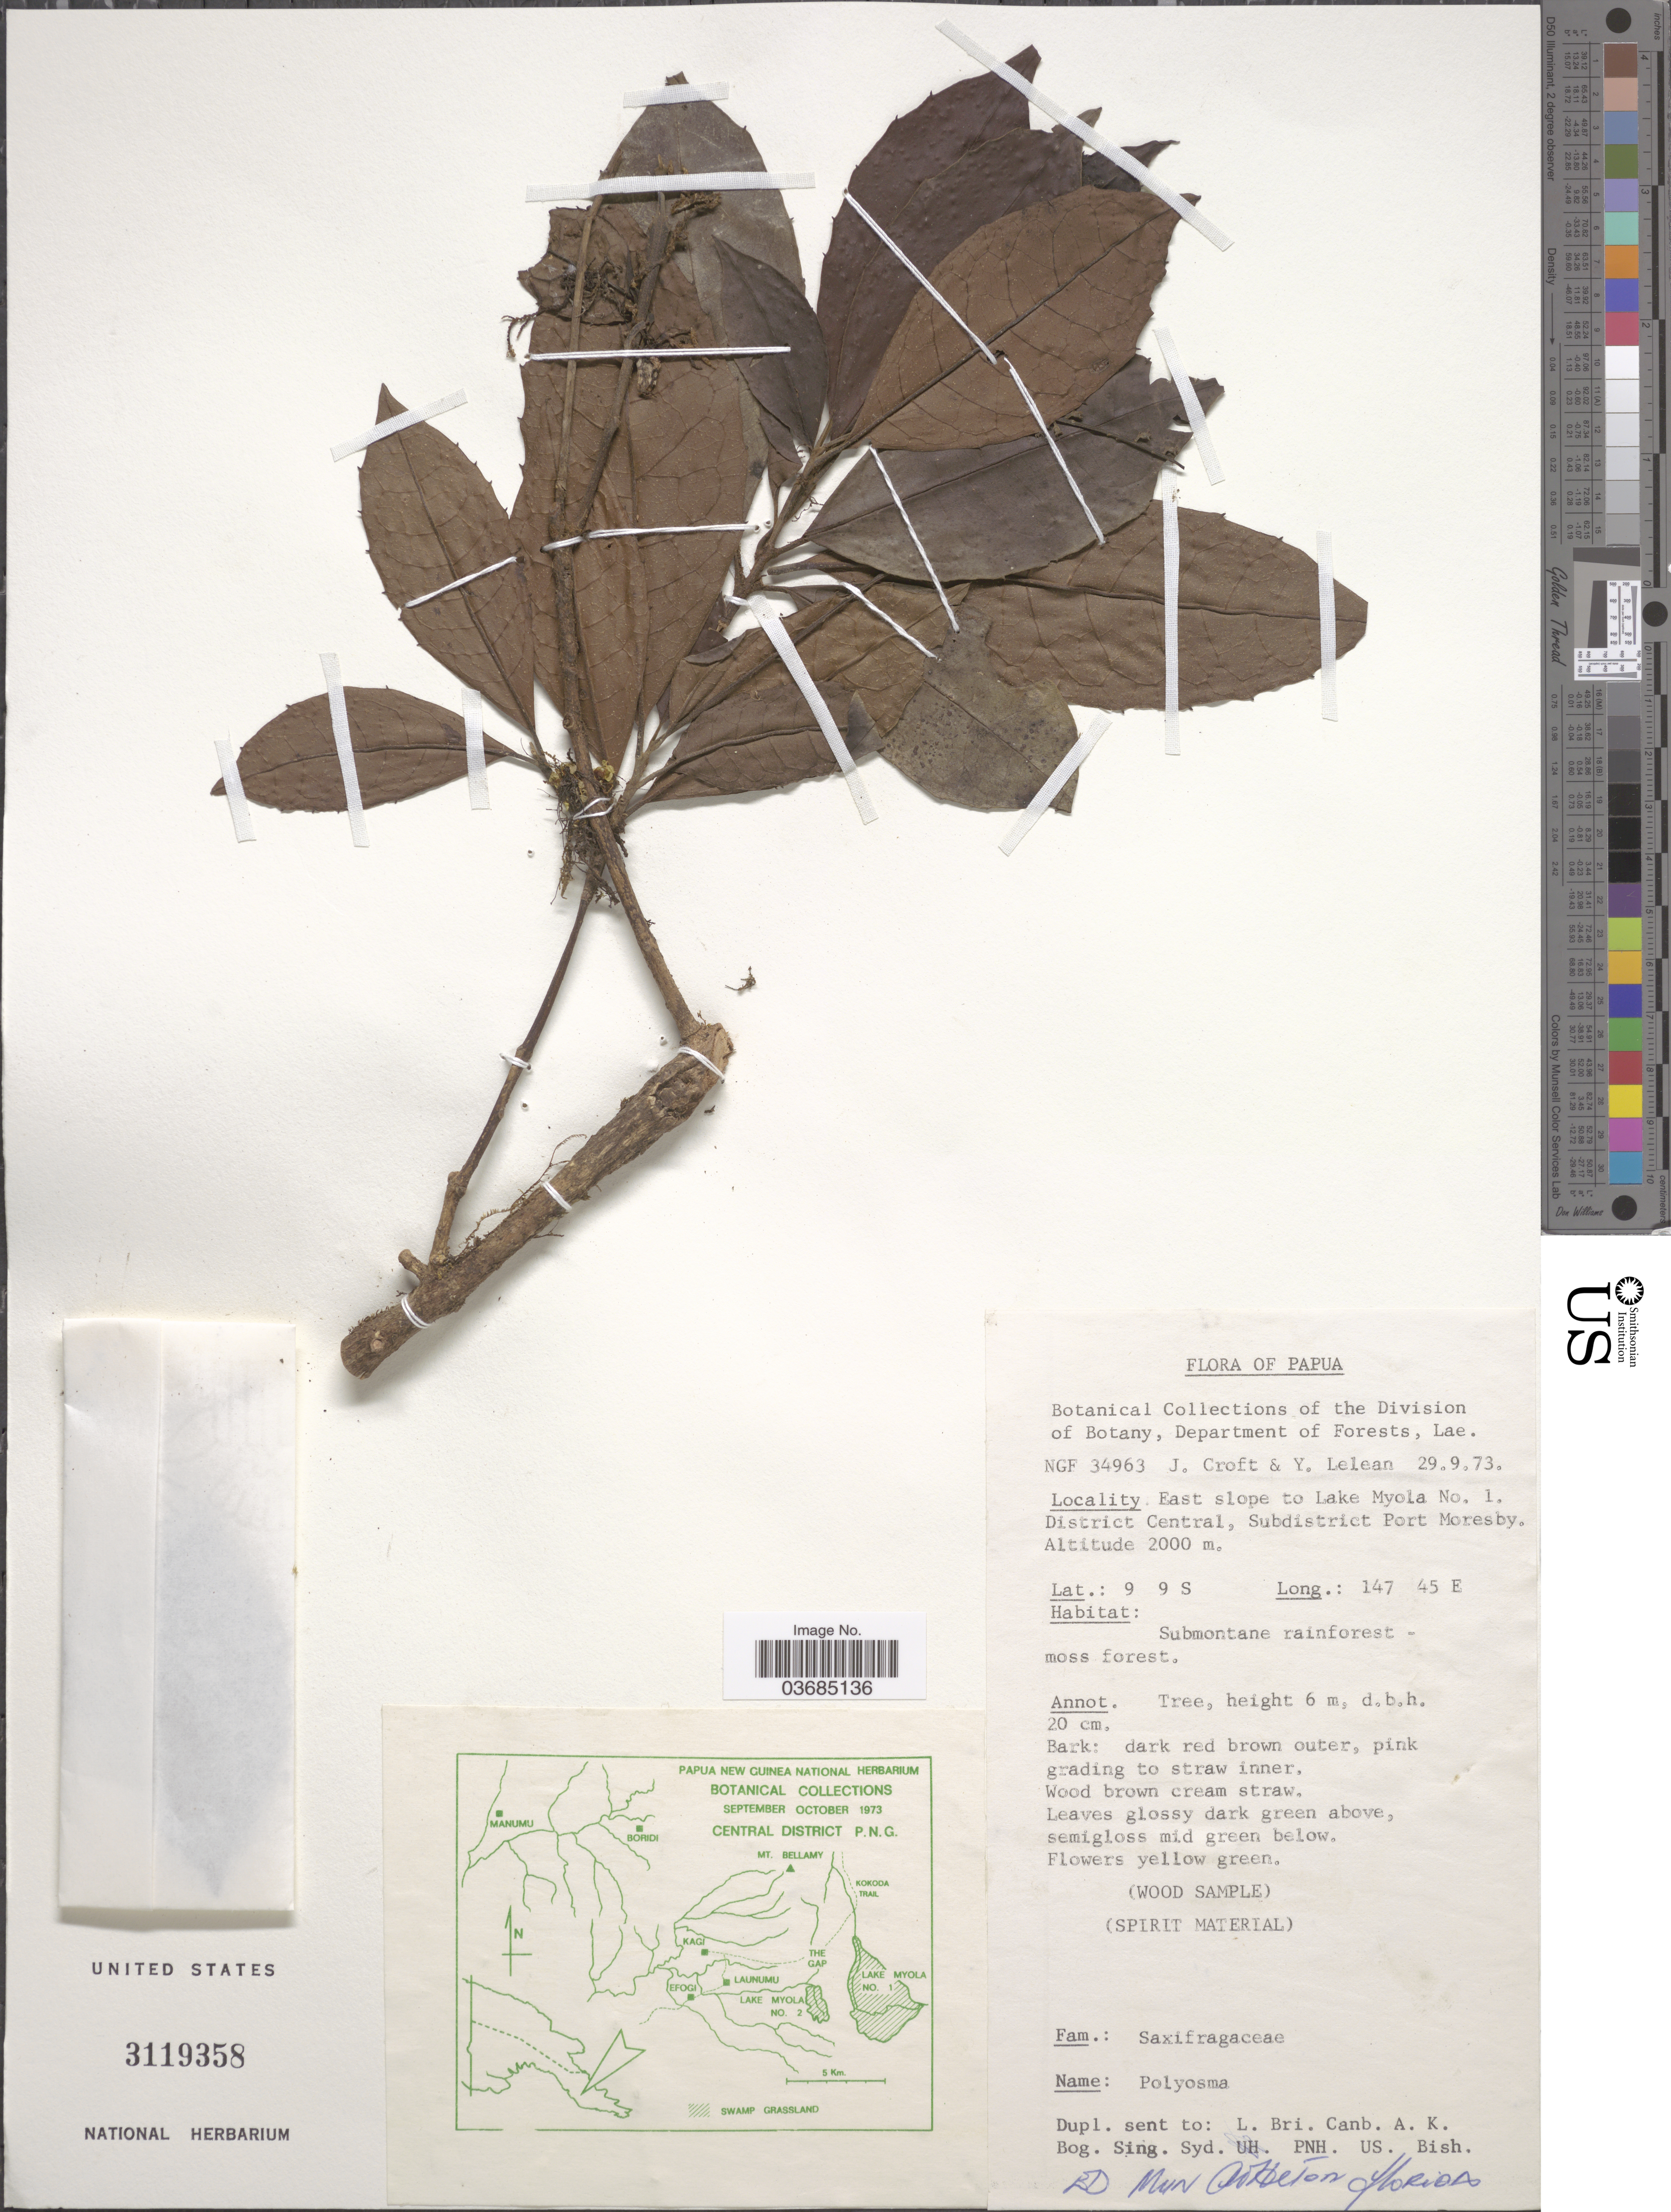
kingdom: Plantae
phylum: Tracheophyta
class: Magnoliopsida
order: Escalloniales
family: Escalloniaceae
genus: Polyosma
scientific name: Polyosma sp.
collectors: J. Croft & Y. Lelean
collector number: NGF 34963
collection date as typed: Transcribed d/m/y: 29/9/73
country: Papua New Guinea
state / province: Central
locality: Papua. East slope to Lake Myola No. 1. District Central, Subdistrict Port Moresby.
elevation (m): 2000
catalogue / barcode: US 3119358